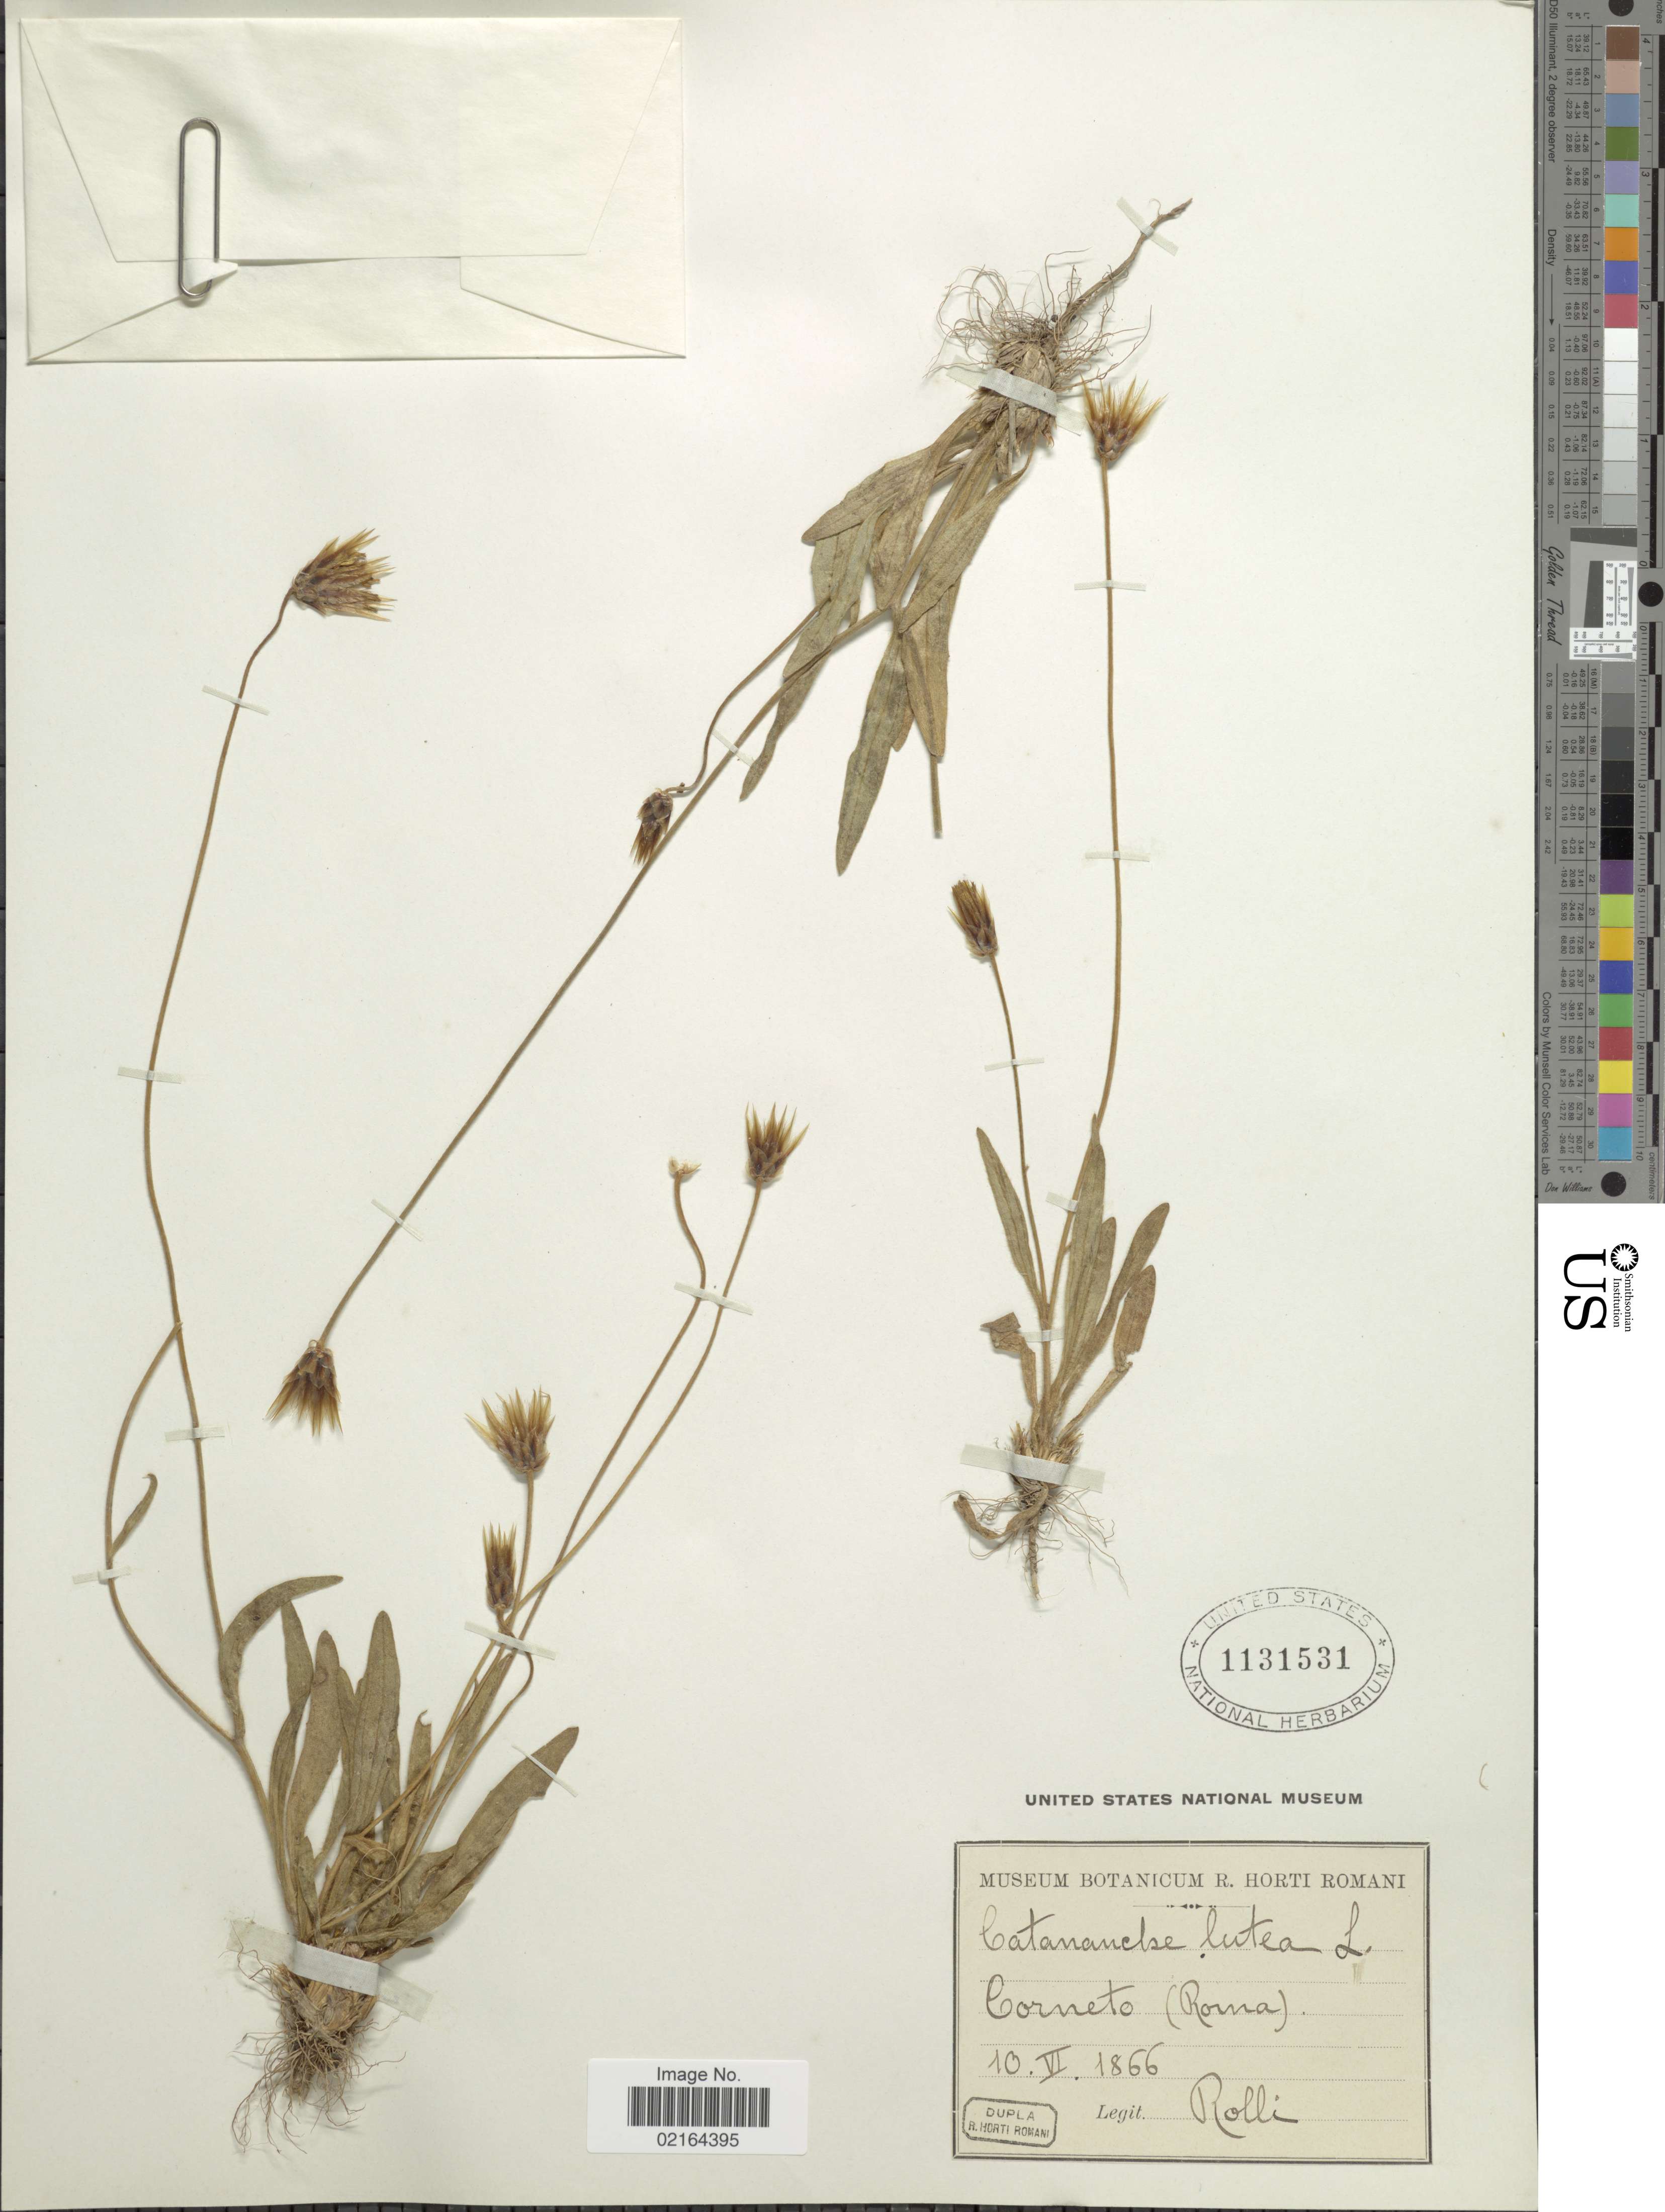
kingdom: Plantae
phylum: Tracheophyta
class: Magnoliopsida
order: Asterales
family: Asteraceae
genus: Catananche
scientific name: Catananche lutea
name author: L.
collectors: Rolli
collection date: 1866-06-10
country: Romania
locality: Corneto (Roma)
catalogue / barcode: US 1131531